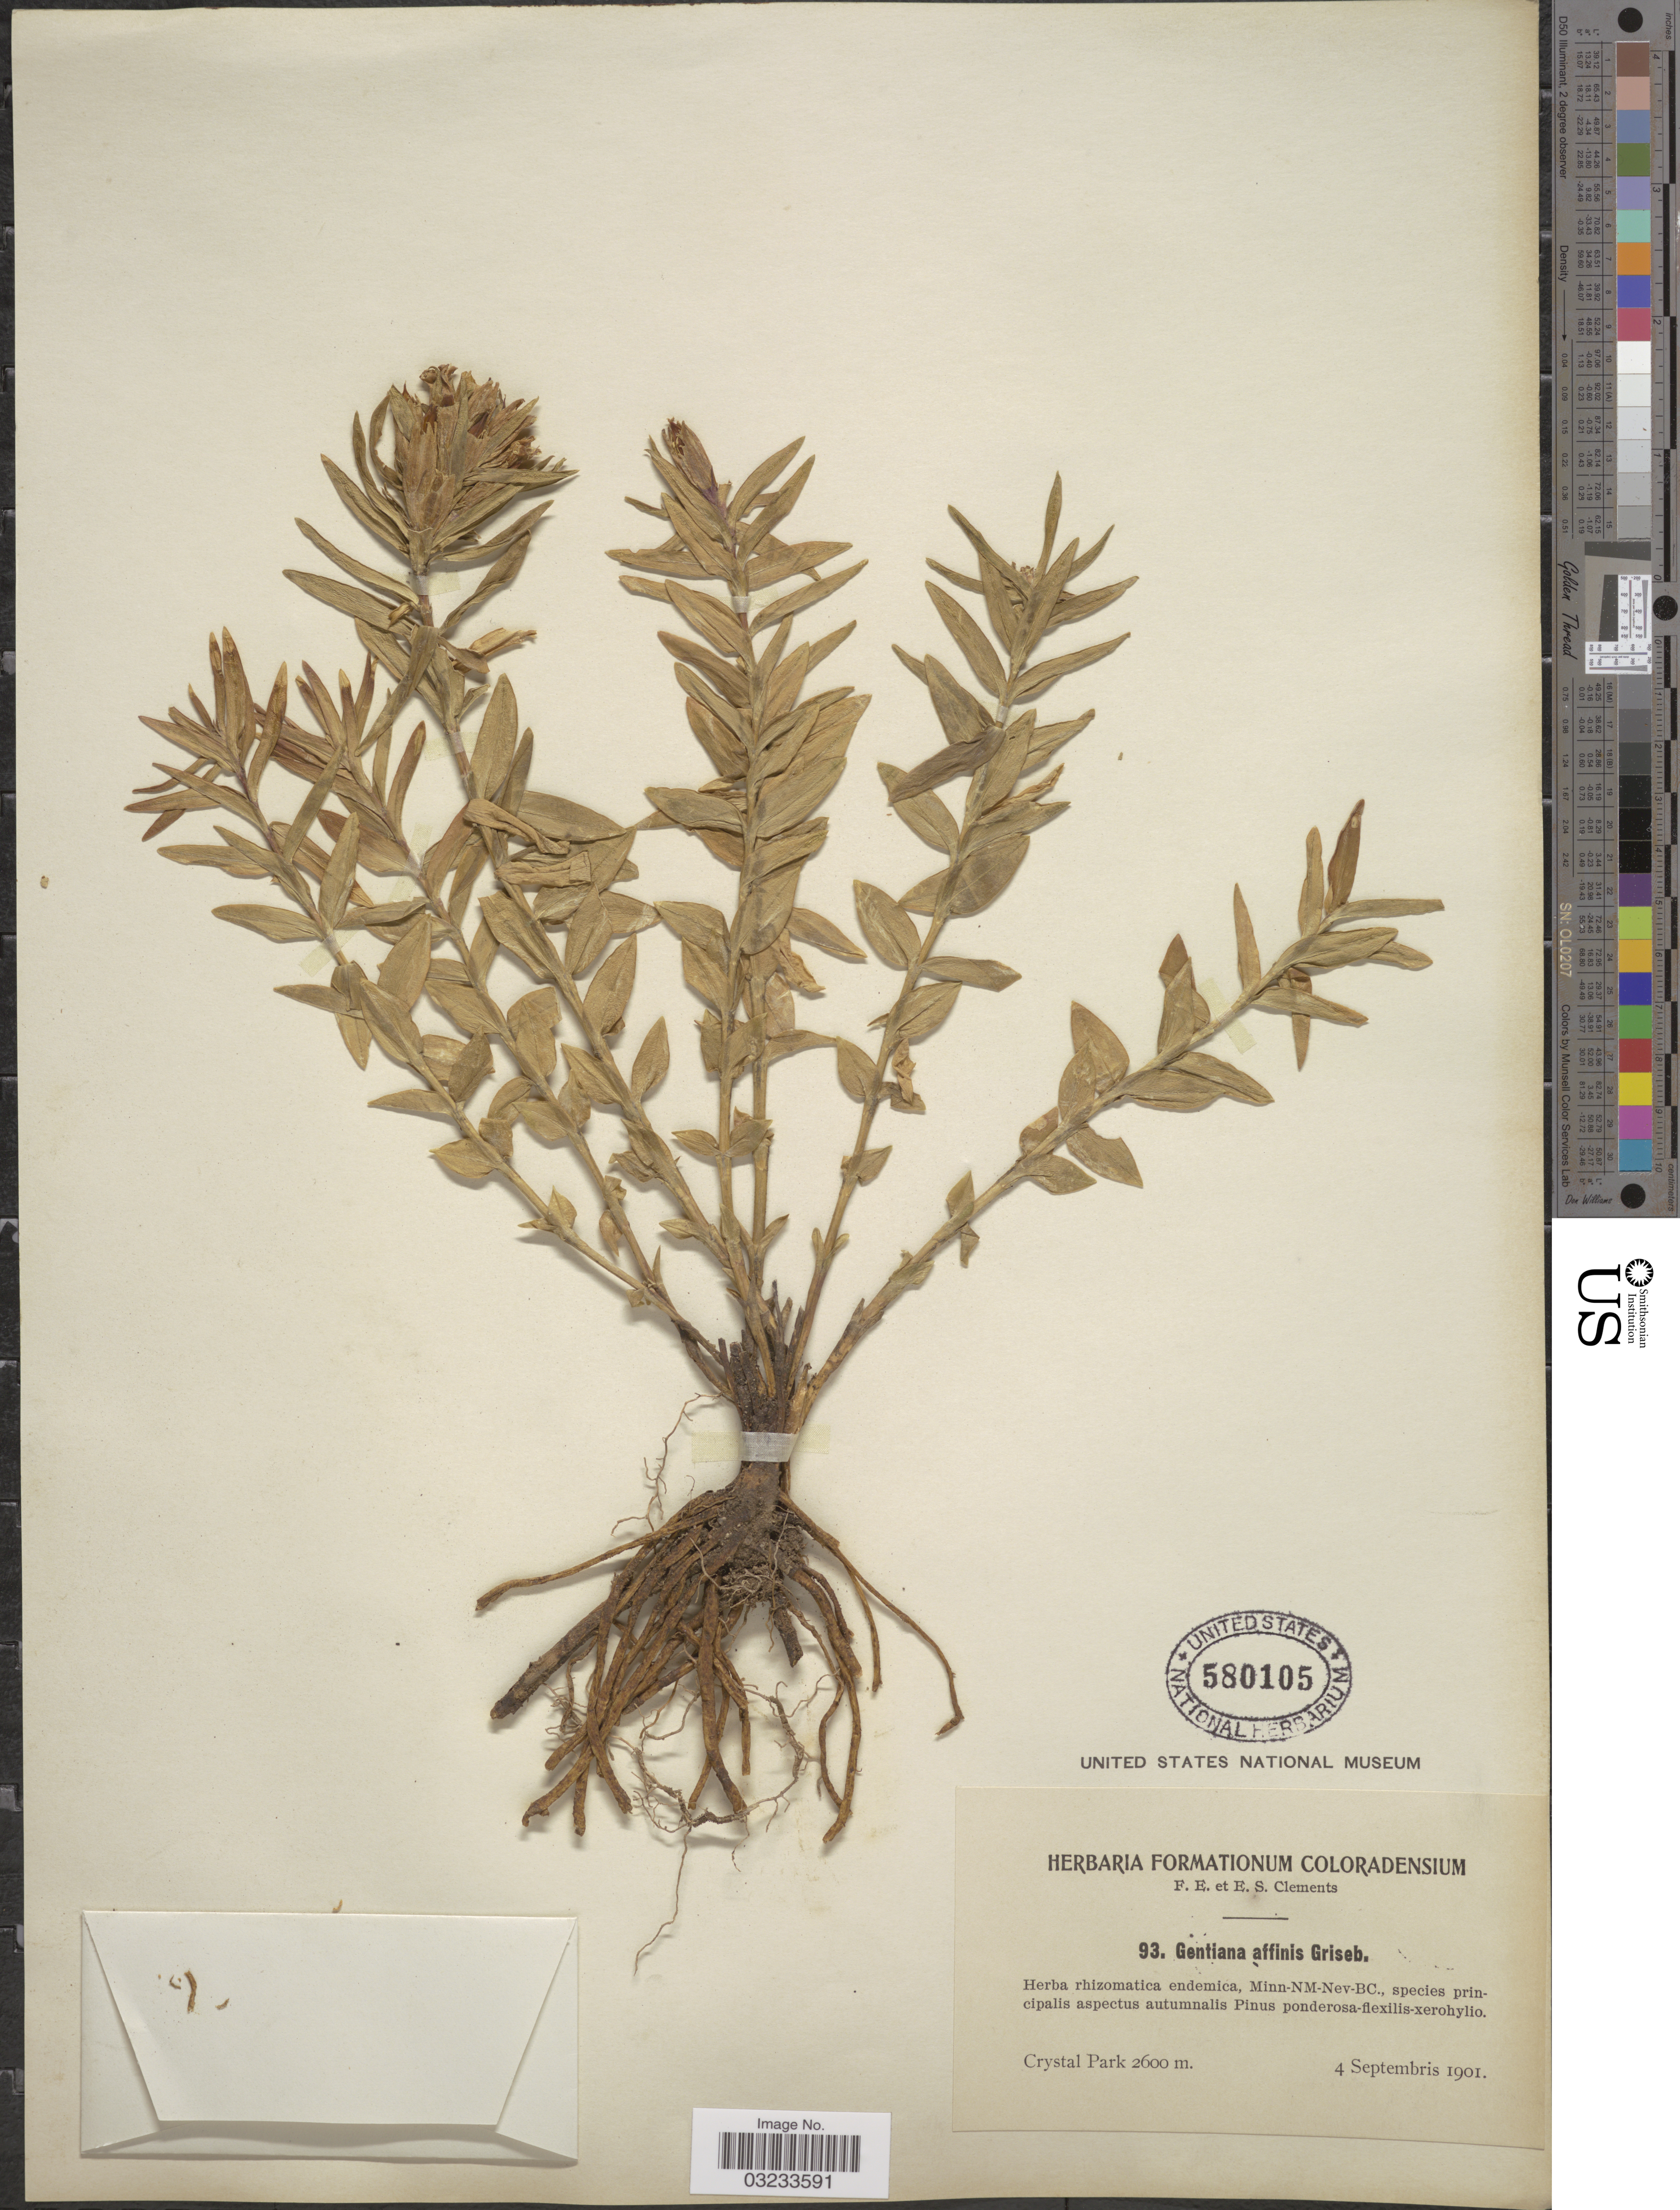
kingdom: Plantae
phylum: Tracheophyta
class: Magnoliopsida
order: Gentianales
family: Gentianaceae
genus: Gentiana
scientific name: Gentiana affinis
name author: Griseb.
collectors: F. E. Clements & E. S. Clements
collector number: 93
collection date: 1901-09-04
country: United States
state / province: Colorado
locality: Crystal Park.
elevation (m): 2600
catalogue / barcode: US 580105